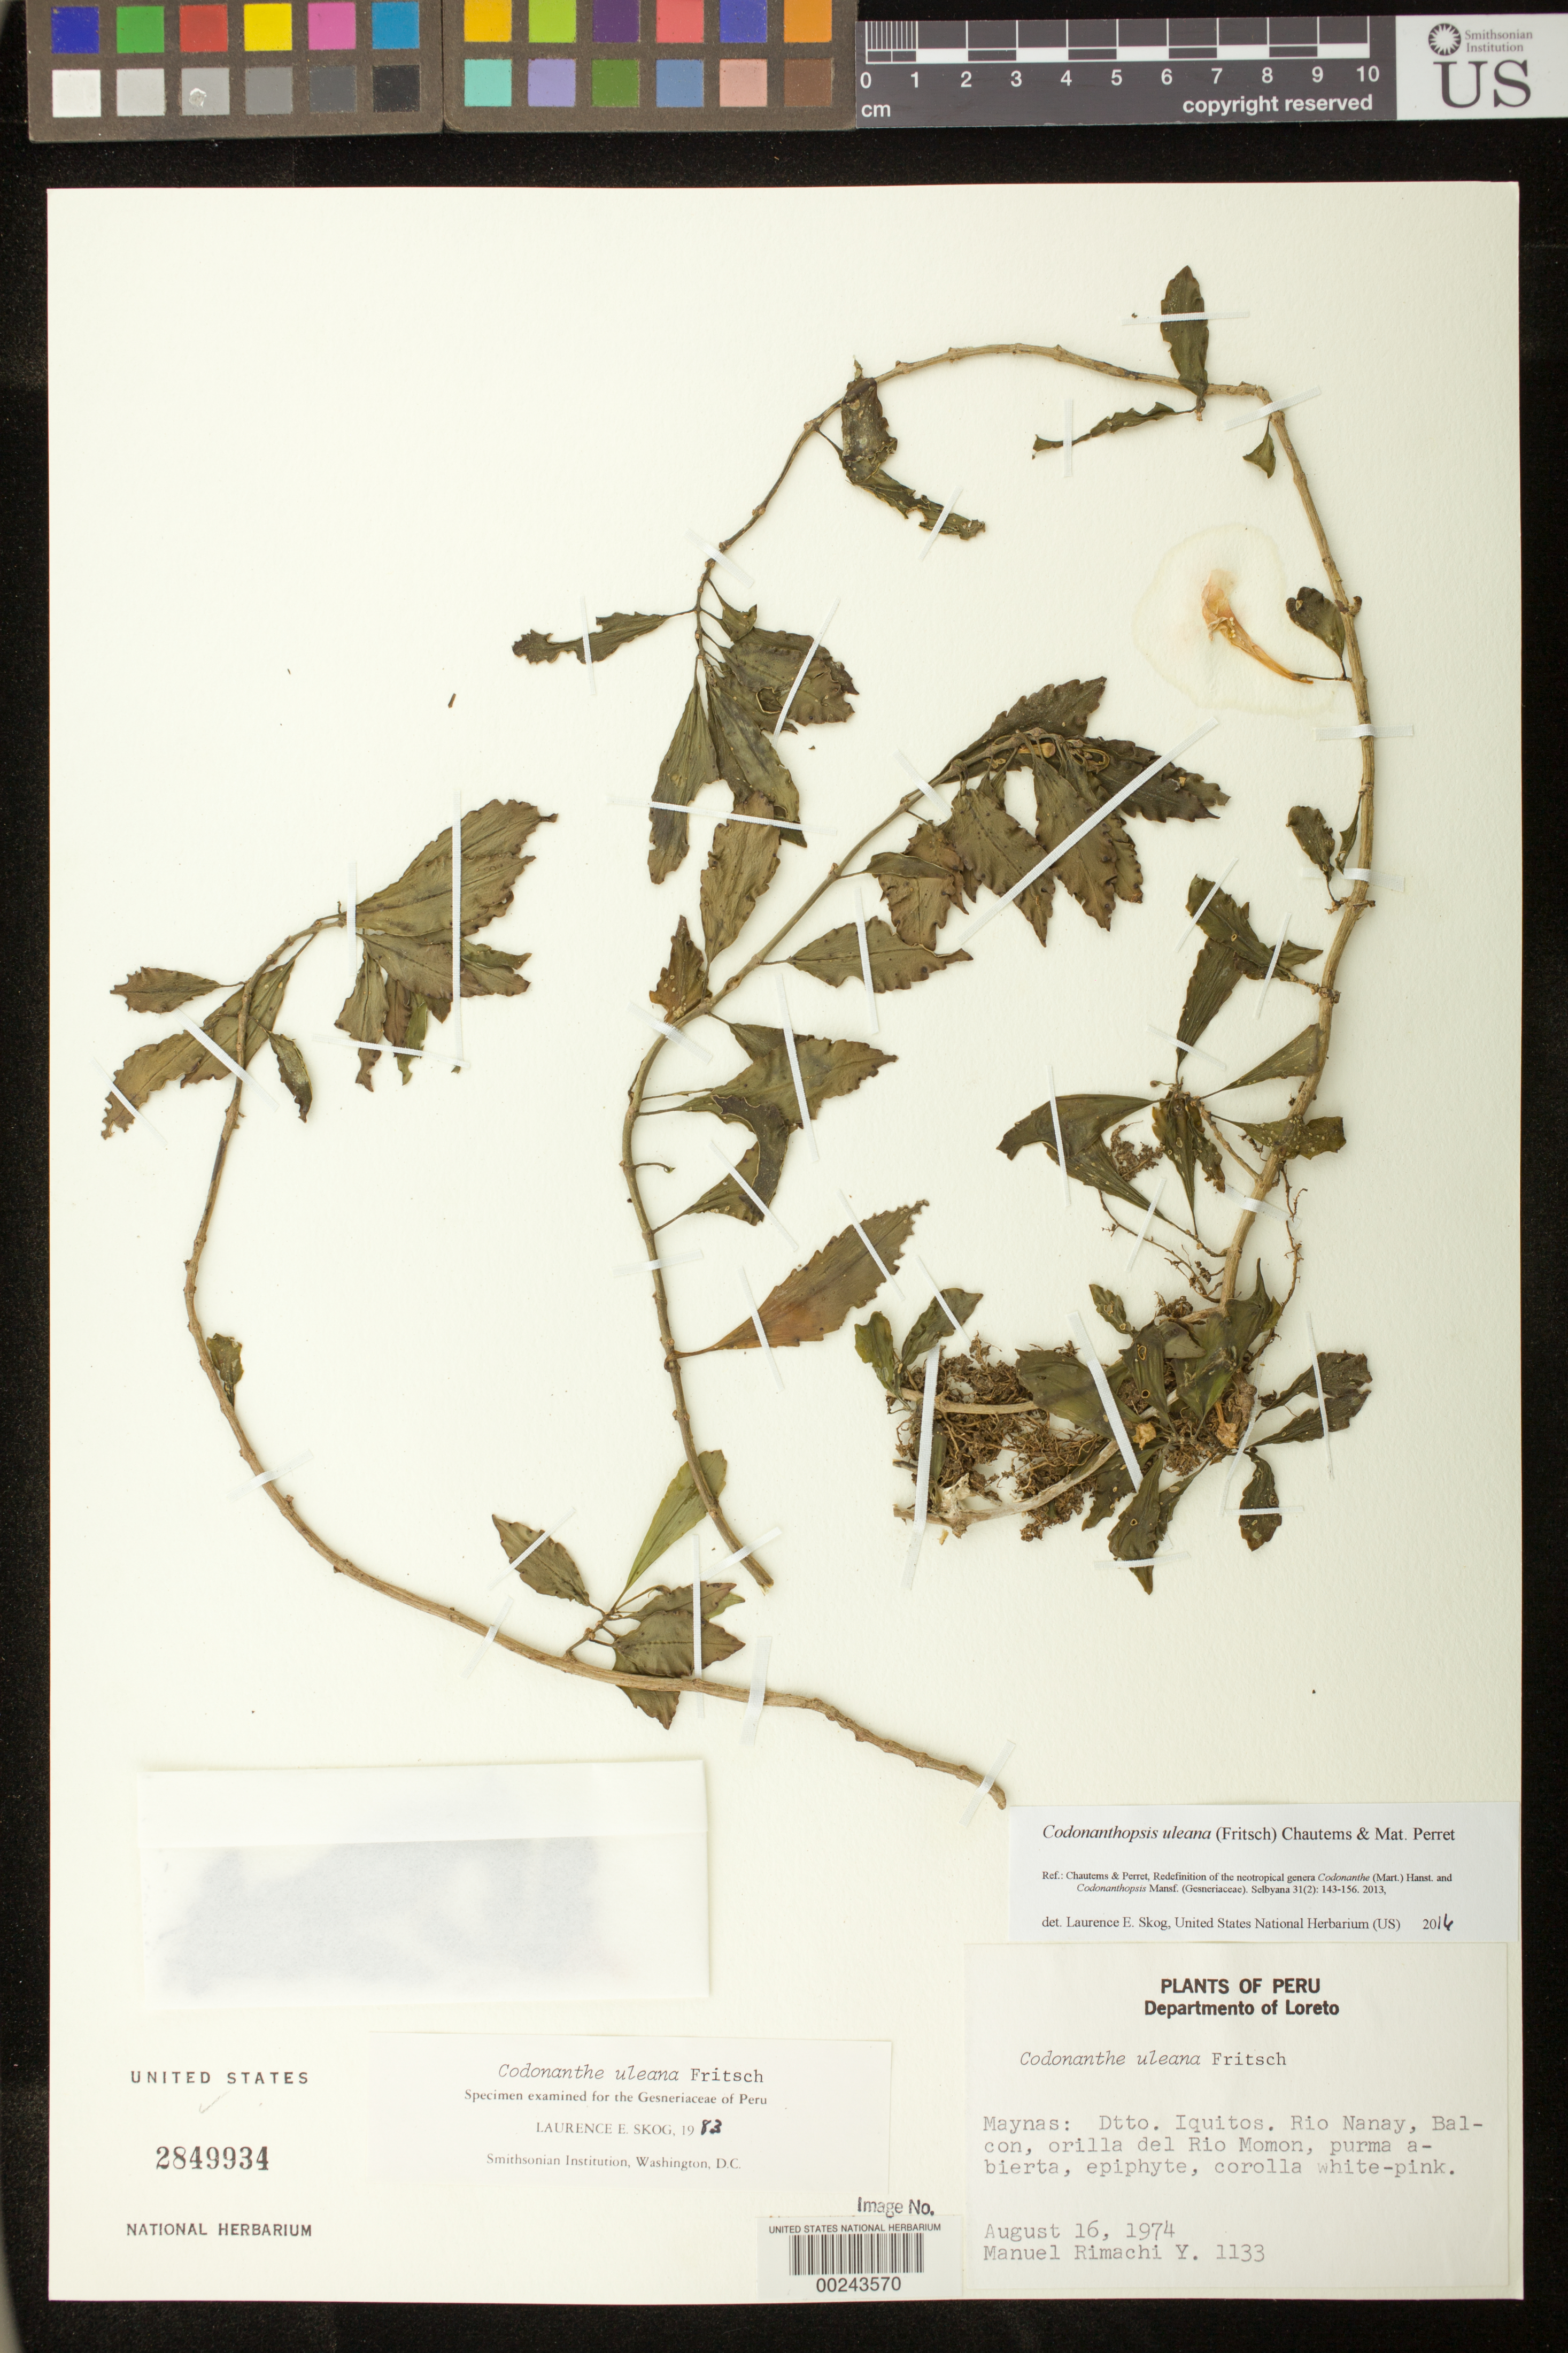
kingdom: Plantae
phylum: Tracheophyta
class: Magnoliopsida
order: Lamiales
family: Gesneriaceae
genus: Codonanthopsis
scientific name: Codonanthopsis uleana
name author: (Fritsch) Chautems & Mat.Perret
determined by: Skog, Laurence E.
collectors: M. Rimachi Y.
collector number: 1133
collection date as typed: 16 Aug 1974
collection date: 1974-08-16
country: Peru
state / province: Loreto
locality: Prov. Maynas, Dtto. Iquitos, Rio Nanay, Balcon, bank of Rio Momon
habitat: Open purma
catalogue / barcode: US 2849934